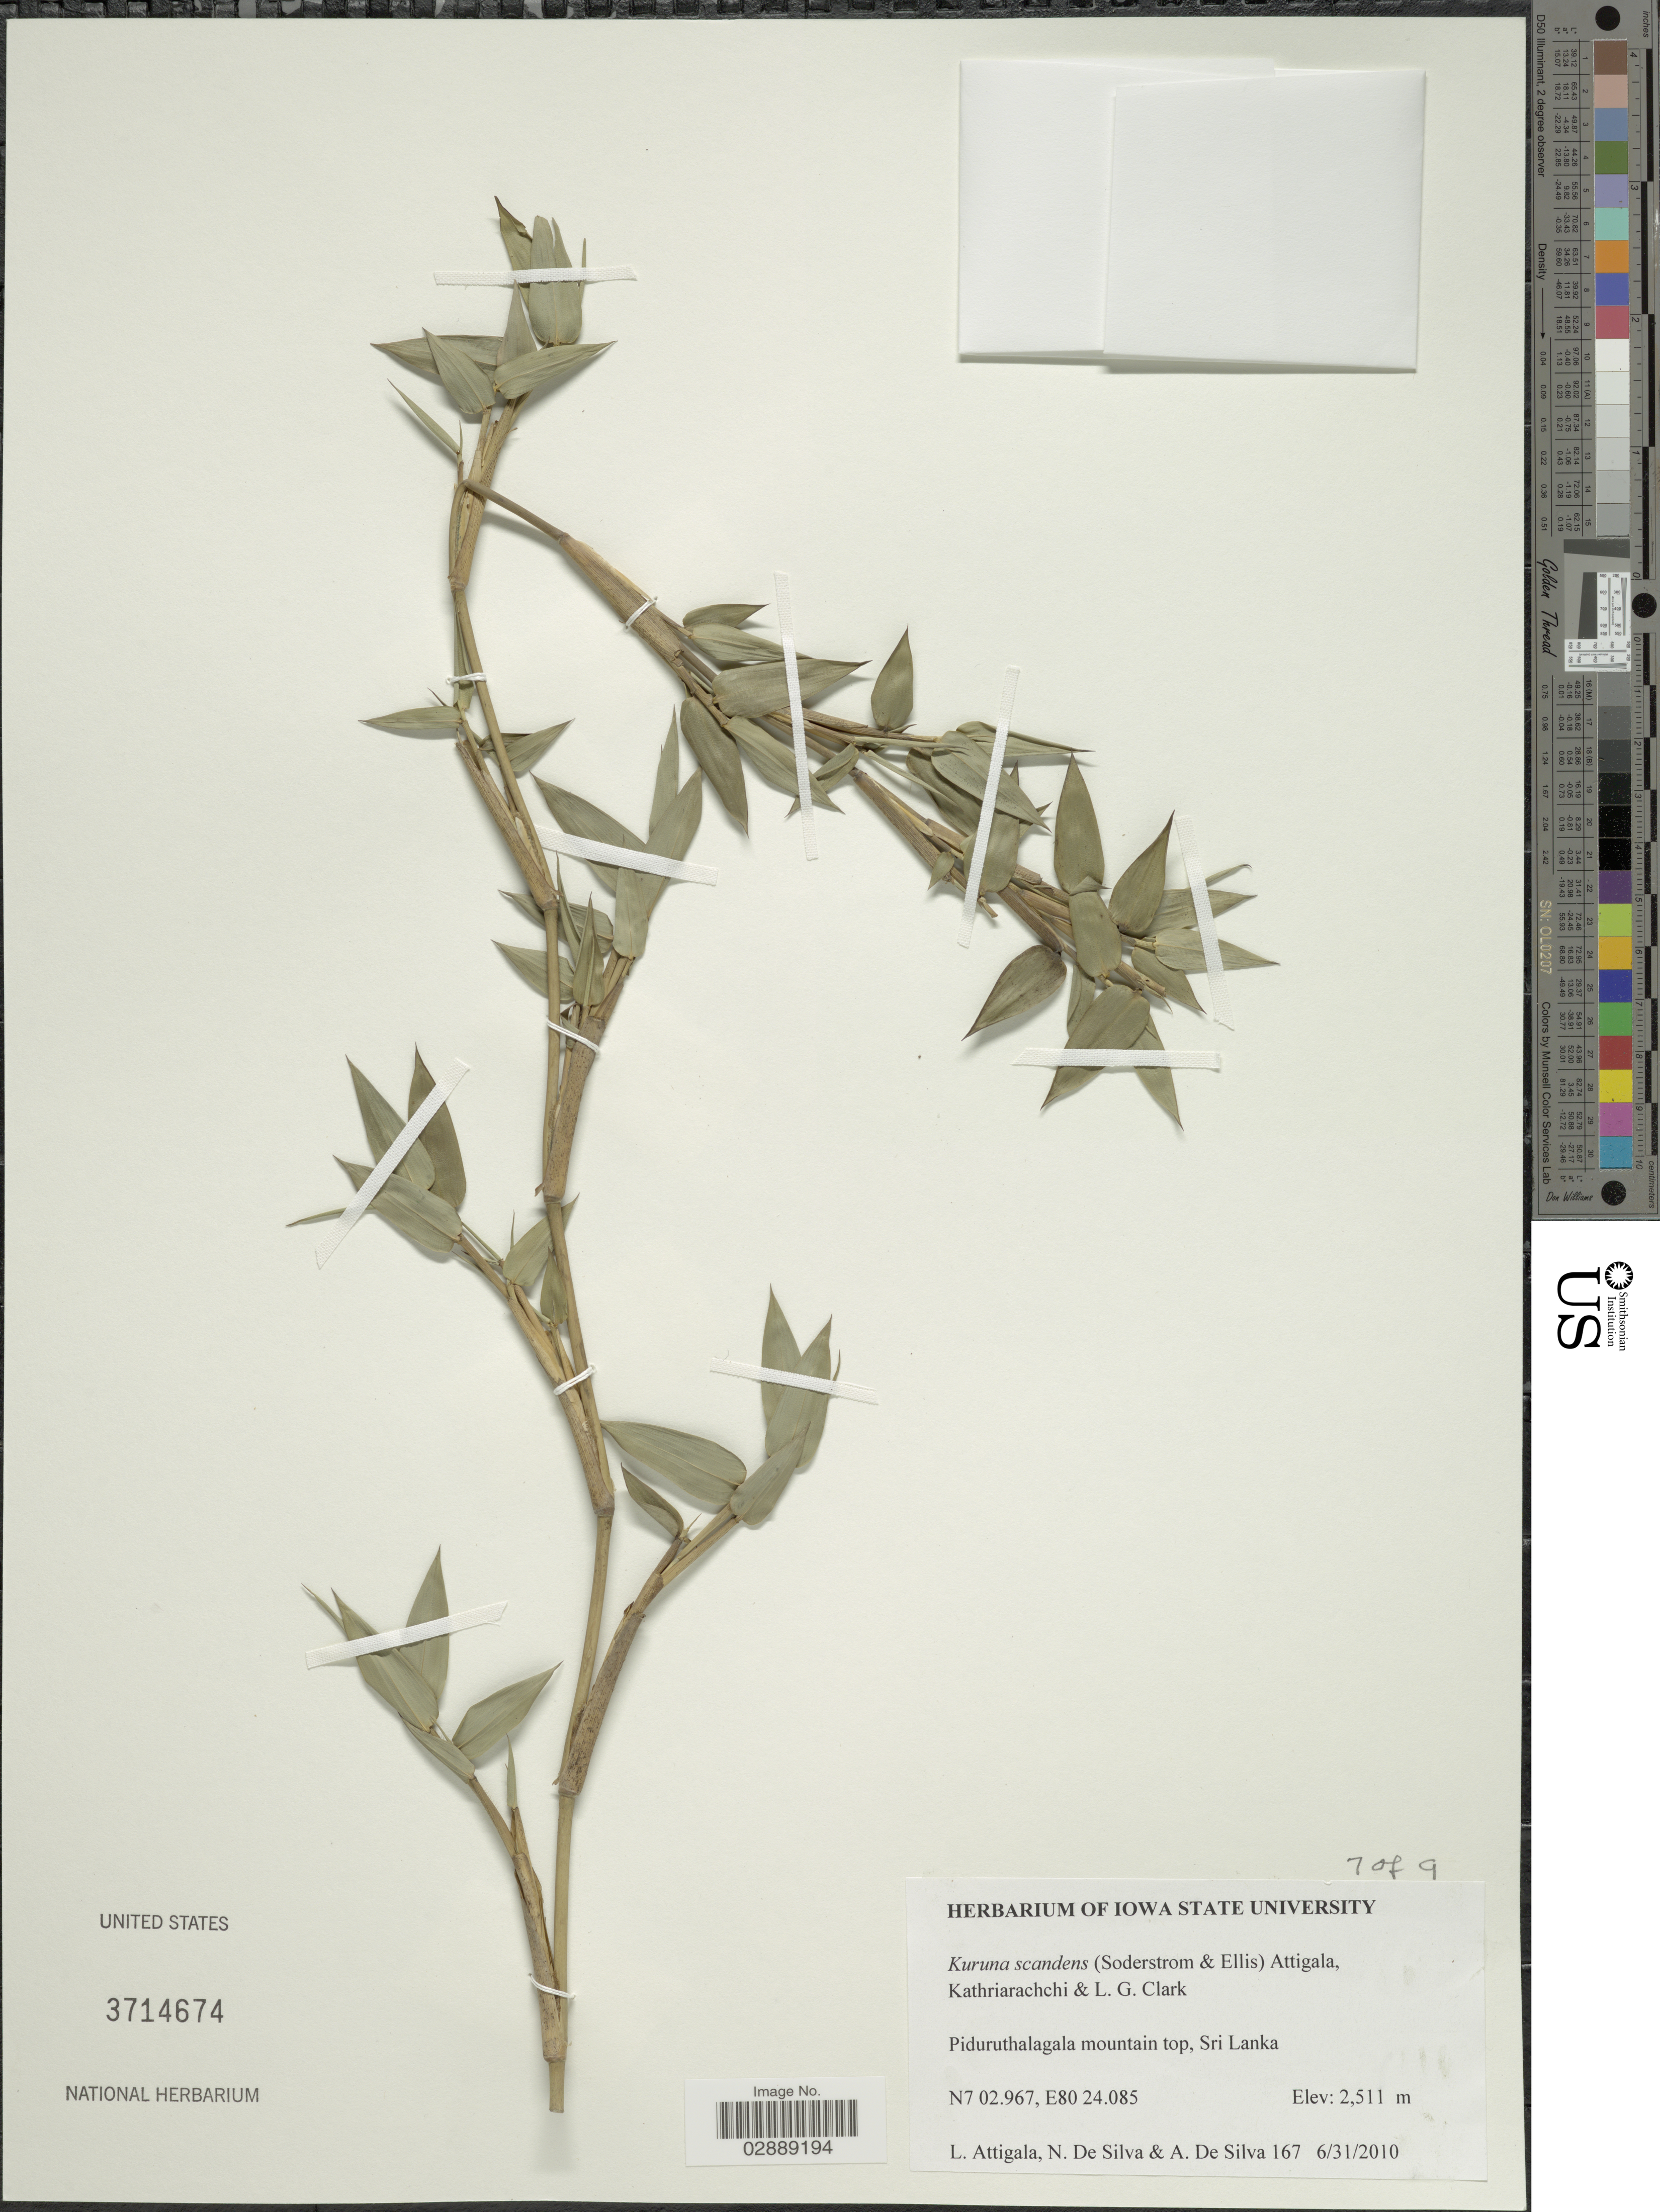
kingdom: Plantae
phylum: Tracheophyta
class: Liliopsida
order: Poales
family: Poaceae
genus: Kuruna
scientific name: Kuruna scandens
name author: (Soderstr. & R.P. Ellis) Attigala et al.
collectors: L. Attigala, A. De Silva & N. De Silva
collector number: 167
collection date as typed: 6/31/2010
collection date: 2010-06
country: Sri Lanka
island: Sri Lanka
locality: Piduruthalagala mountain top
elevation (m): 2511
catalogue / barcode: US 3714674